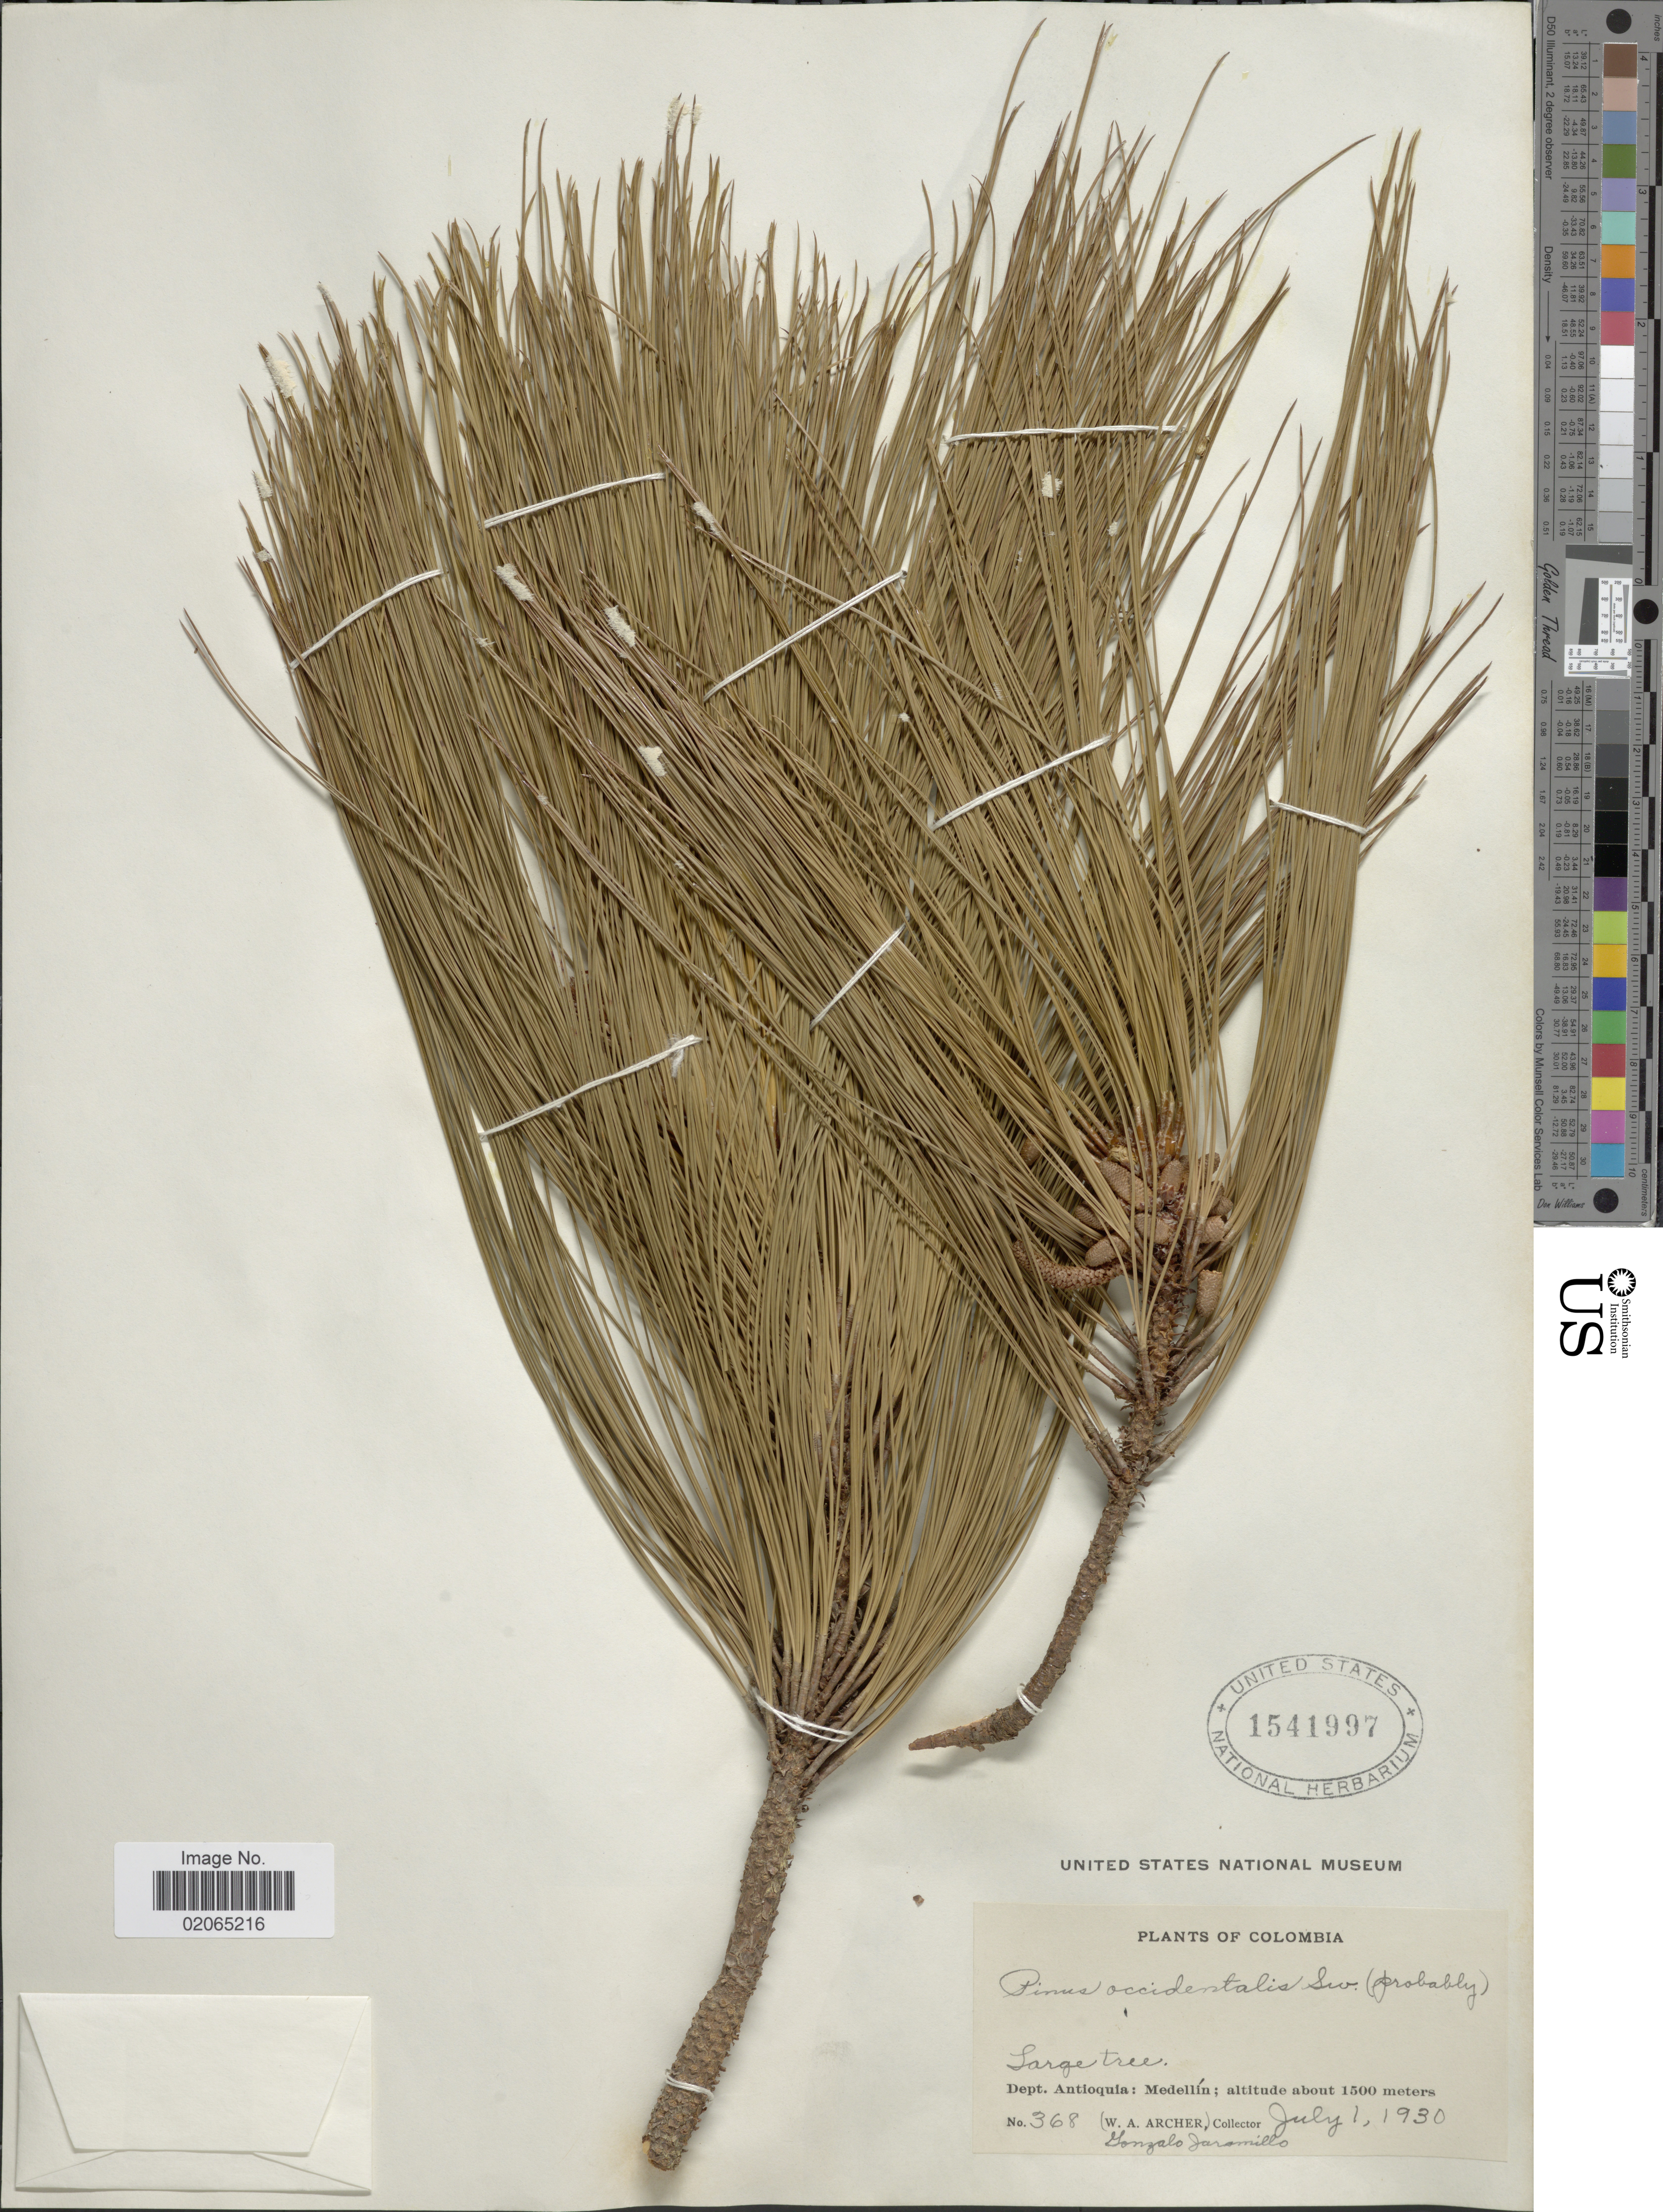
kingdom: Plantae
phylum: Tracheophyta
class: Pinopsida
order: Pinales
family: Pinaceae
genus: Pinus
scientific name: Pinus occidentalis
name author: Sw.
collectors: W. A. Archer & G. Jaramillo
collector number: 368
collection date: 1930-07-01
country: Colombia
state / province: Antioquia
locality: Dept. Antioquia: Medellín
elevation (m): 1500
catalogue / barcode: US 1541997